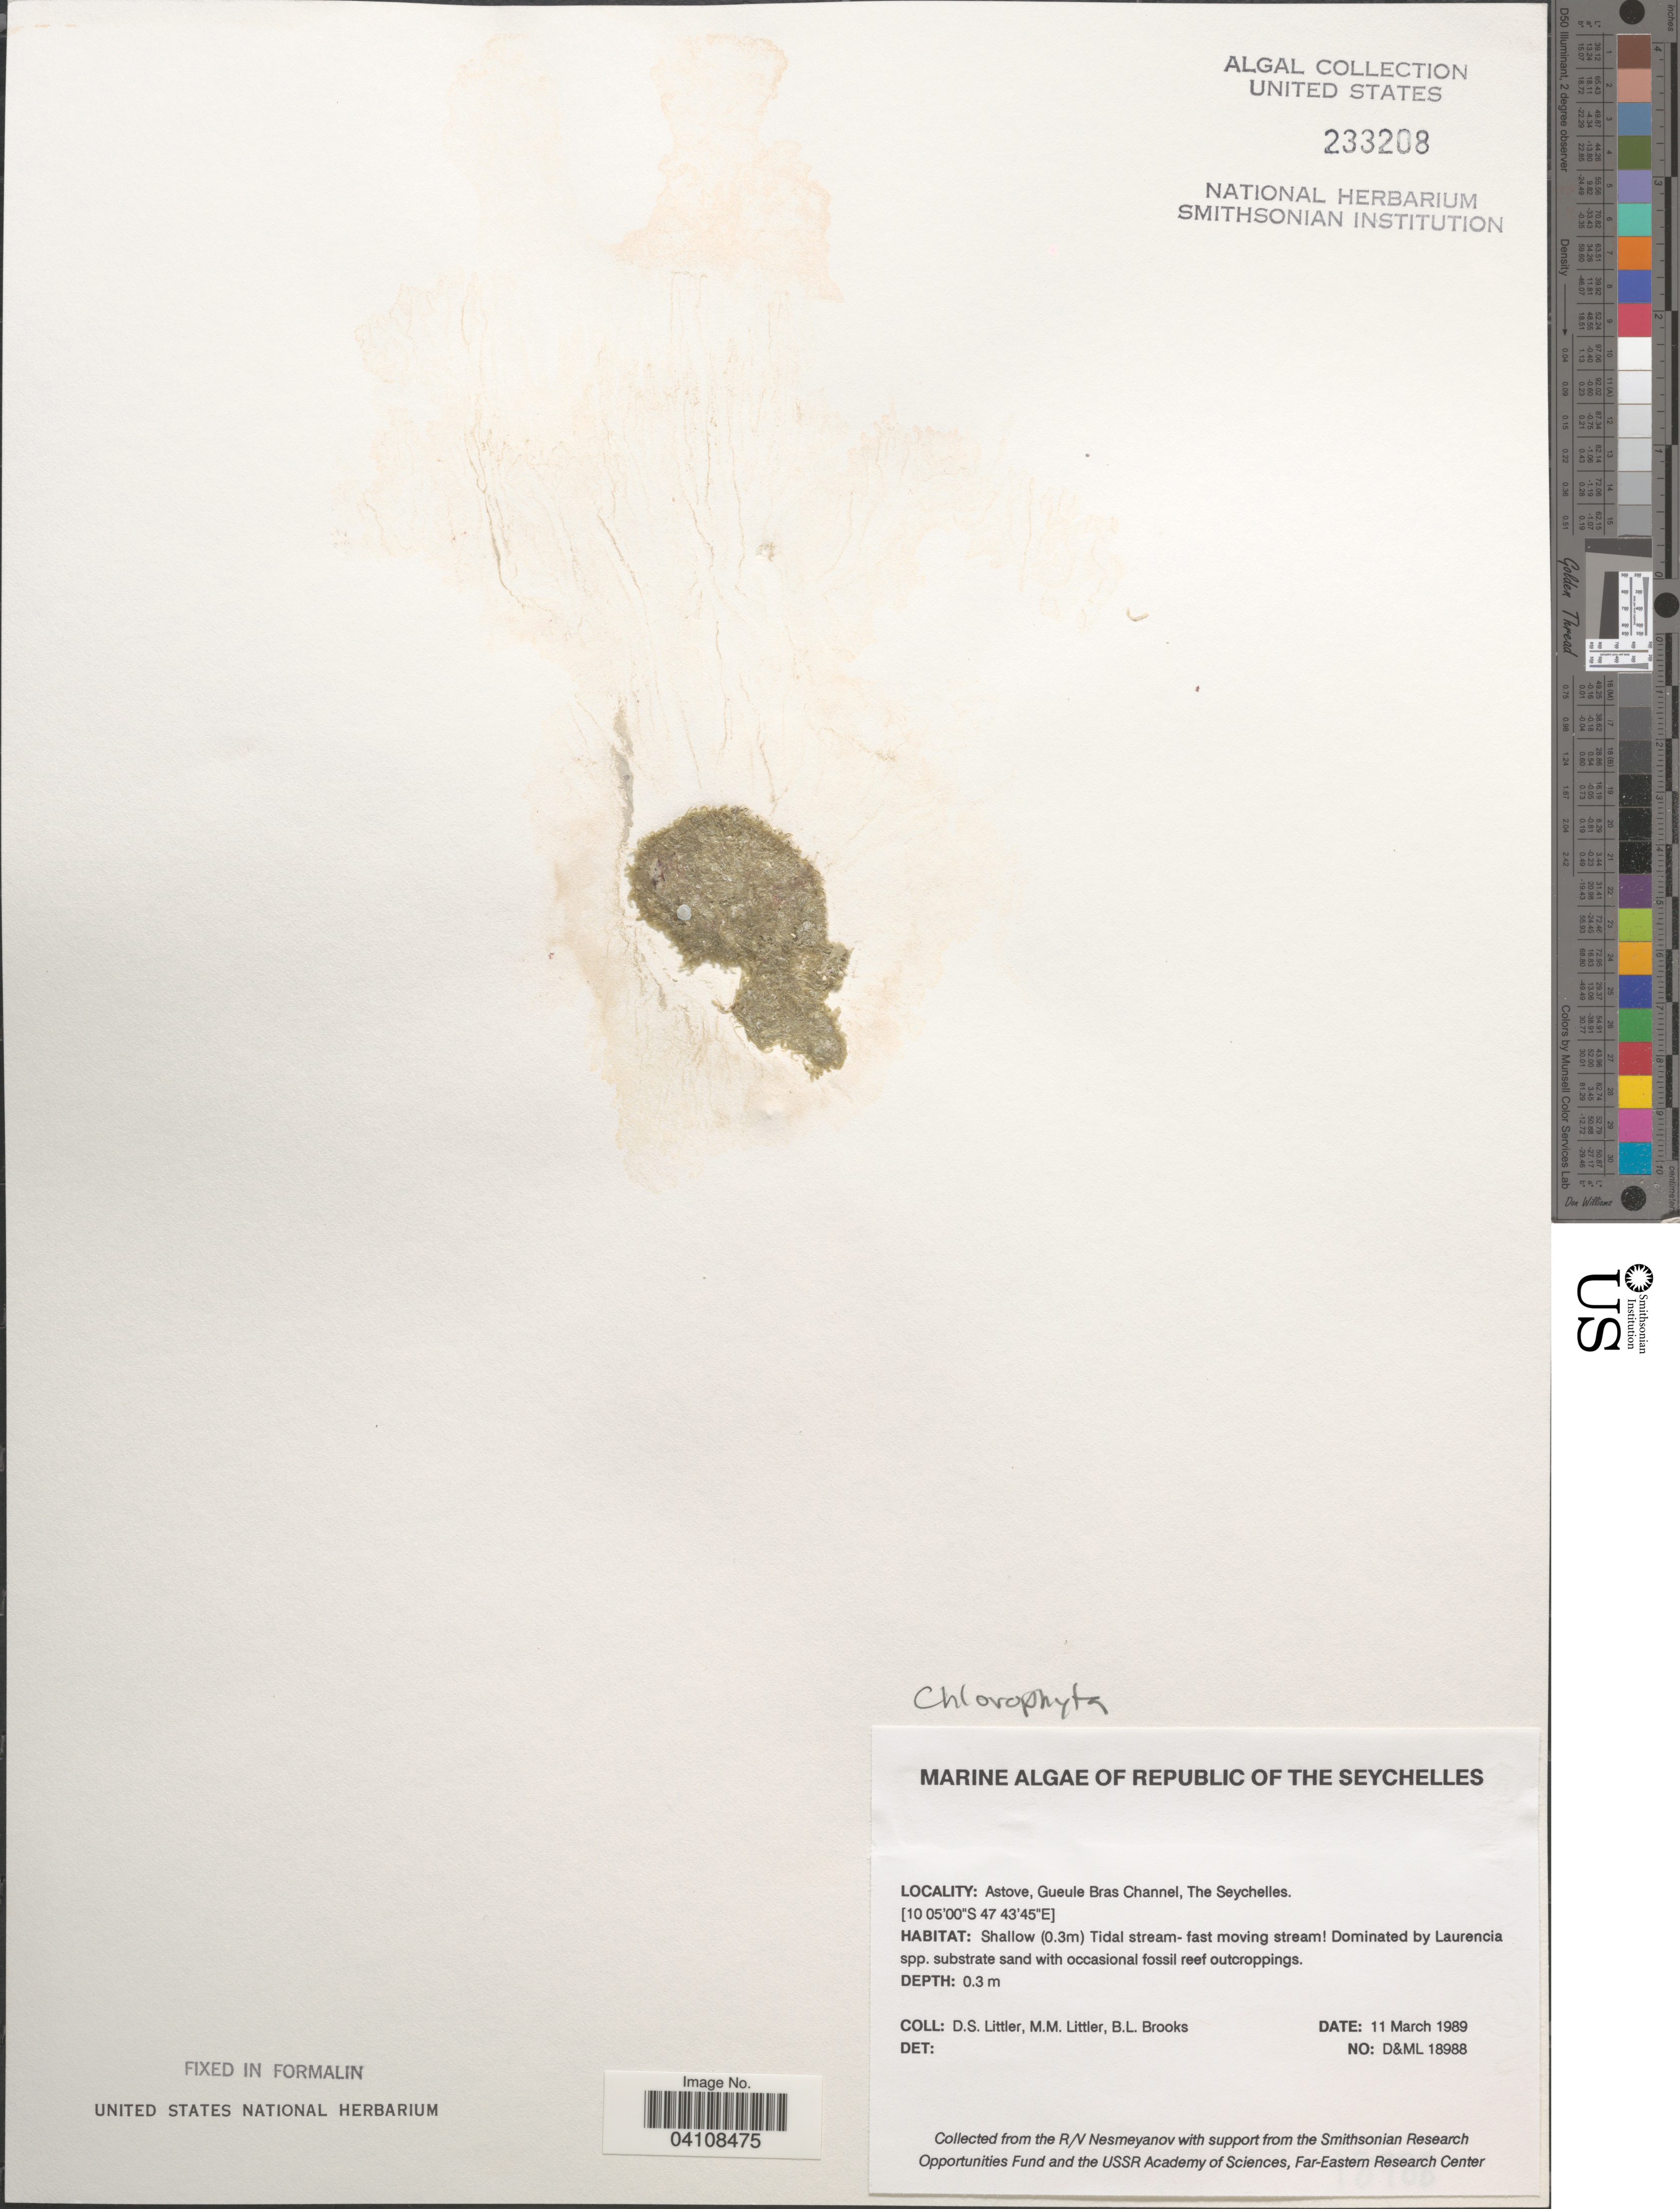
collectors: D. S. Littler & B. Brooks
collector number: D&ML18988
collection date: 1989-03-11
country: Seychelles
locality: Republic of The Seychelles. Astove, Gueule Bras Channel.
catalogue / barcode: US 233208